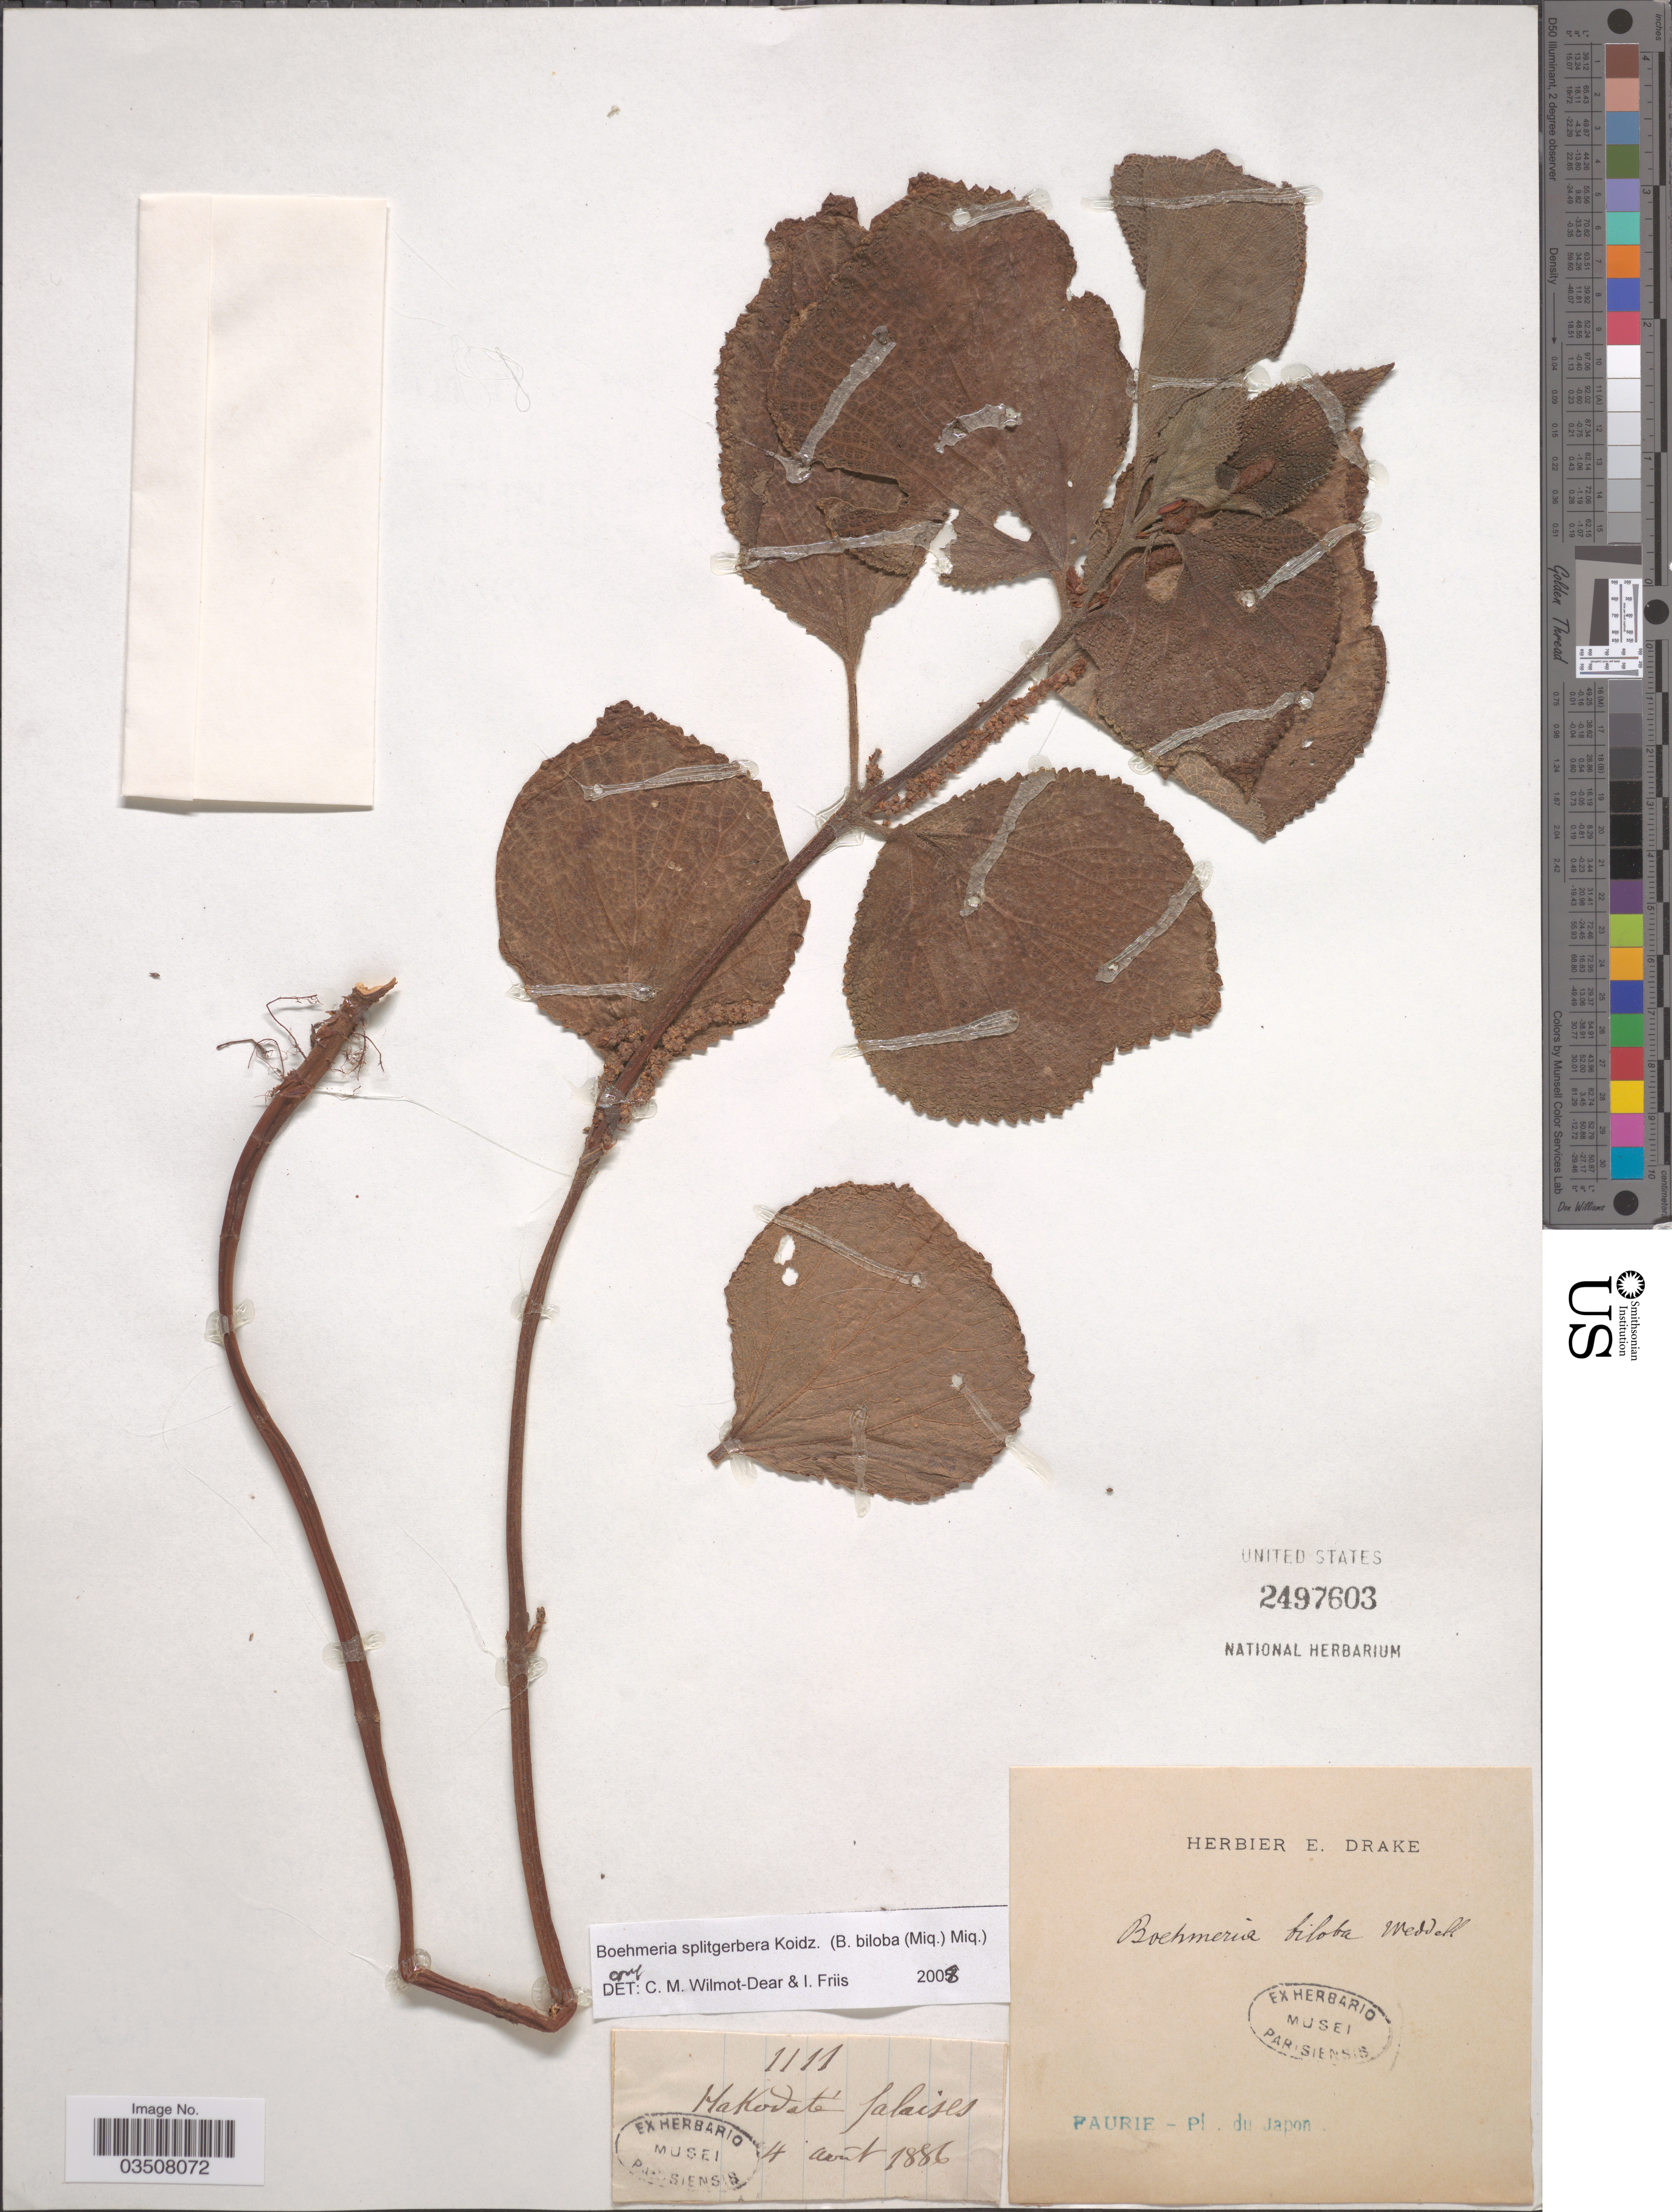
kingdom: Plantae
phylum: Tracheophyta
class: Magnoliopsida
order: Rosales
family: Urticaceae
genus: Boehmeria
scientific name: Boehmeria splitgerbera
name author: Koidz.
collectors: -. Faurie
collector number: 1111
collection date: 1886-08-04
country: Japan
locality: Hakodaté falaises, Japon.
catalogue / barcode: US 2497603